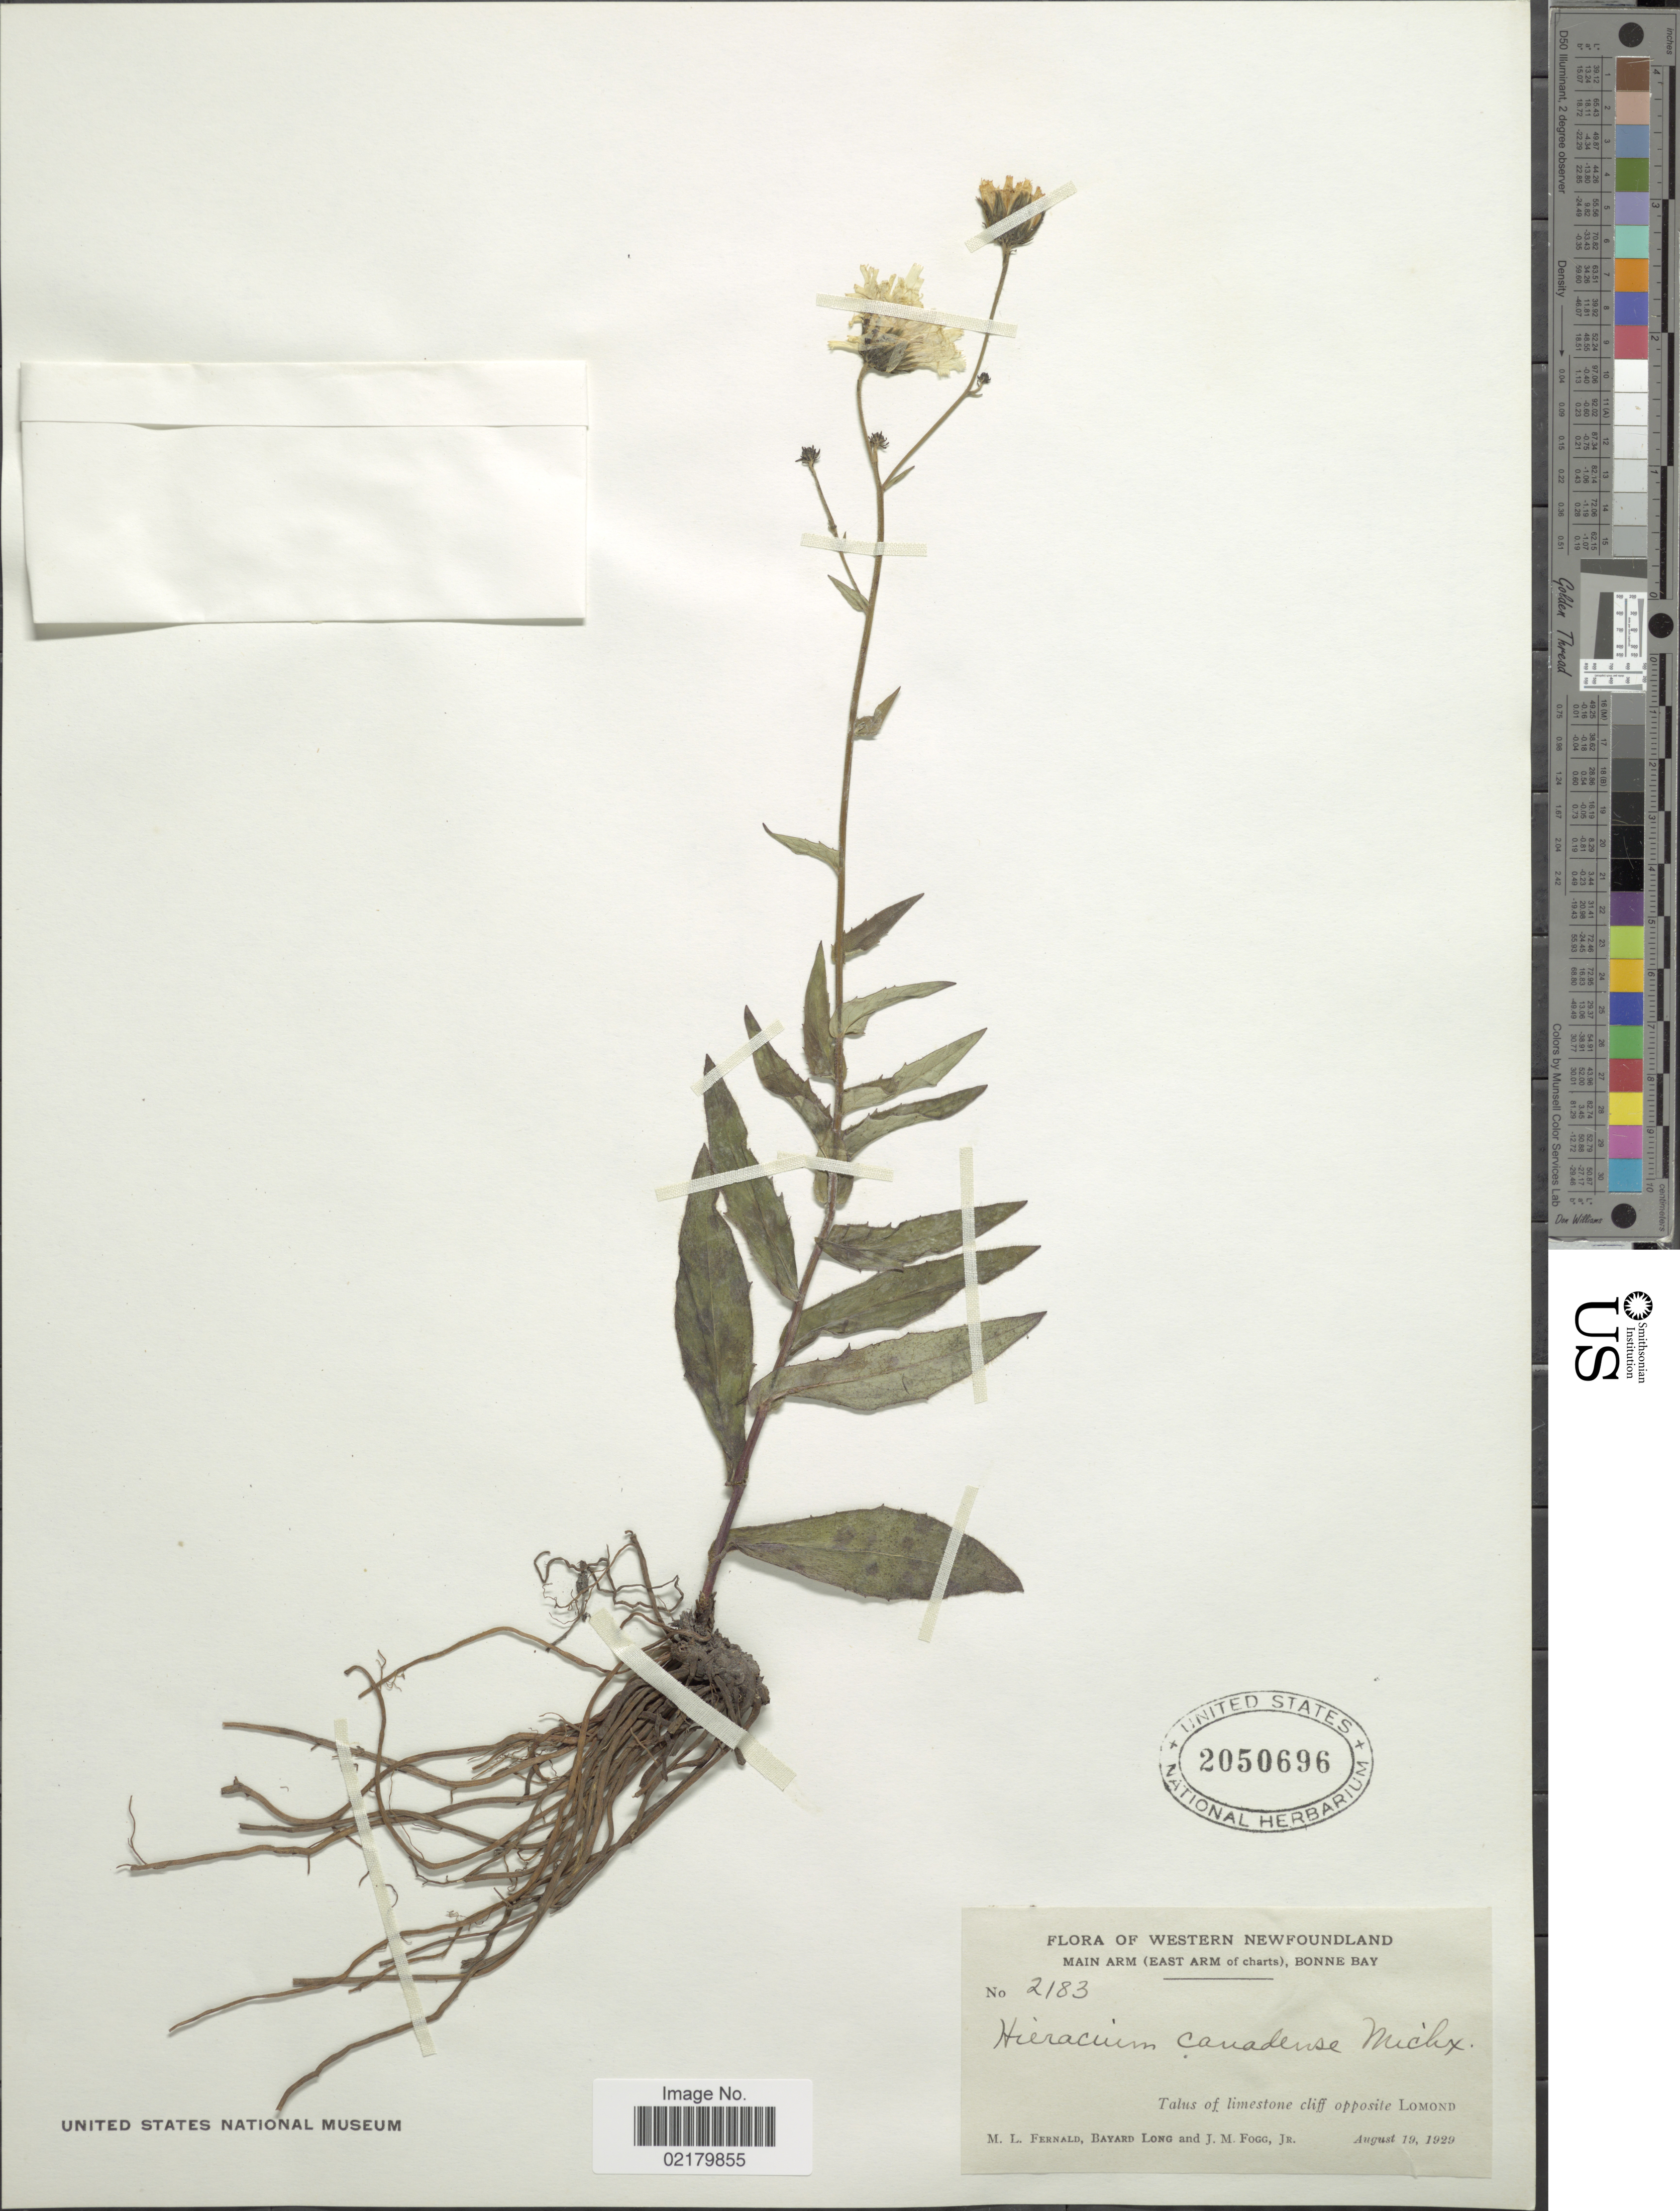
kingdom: Plantae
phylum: Tracheophyta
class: Magnoliopsida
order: Asterales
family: Asteraceae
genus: Hieracium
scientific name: Hieracium canadense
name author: Michx.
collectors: M. L. Fernald, B. Long & J. Fogg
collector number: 2183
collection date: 1929-08-19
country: Canada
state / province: Newfoundland and Labrador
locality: Western Newfoundland, Main Arm (East Arm of charts), Bonne Bay, Talus of limestone cliff opposite Lomond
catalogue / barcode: US 2050696